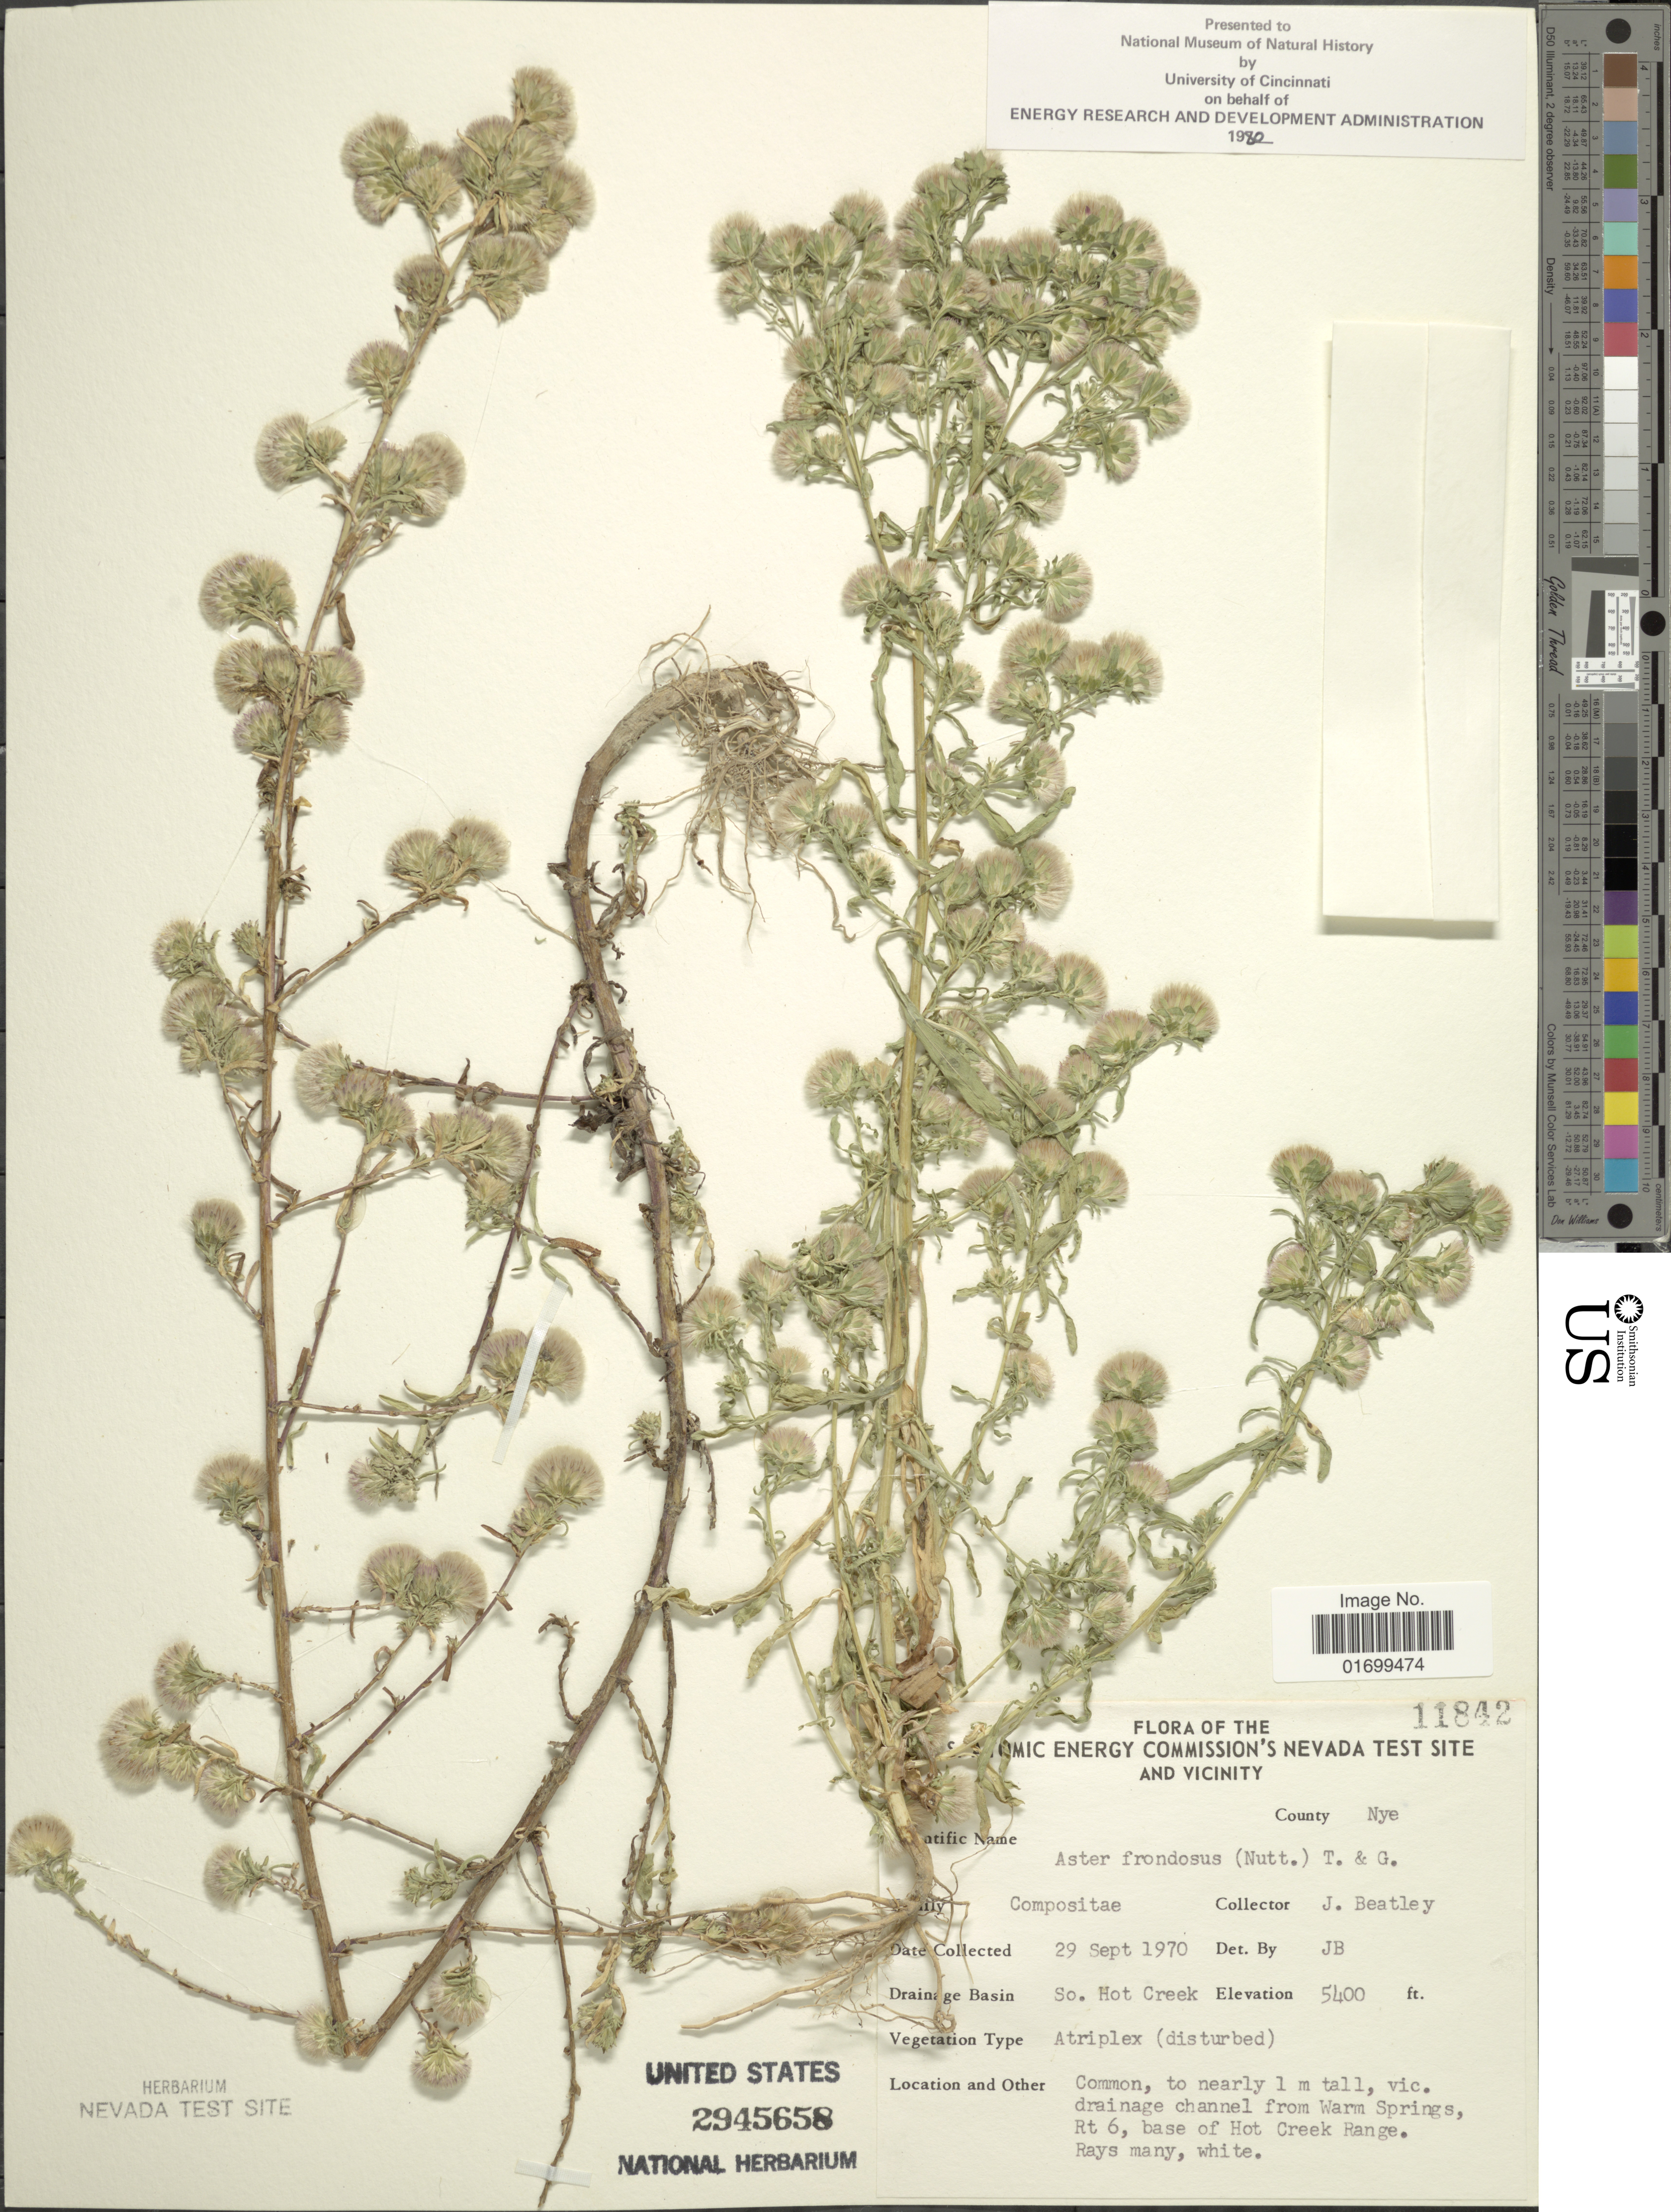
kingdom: Plantae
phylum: Tracheophyta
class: Magnoliopsida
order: Asterales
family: Asteraceae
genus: Symphyotrichum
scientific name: Symphyotrichum frondosum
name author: (Nutt.) G.L. Nesom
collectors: J. C. Beatley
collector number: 11842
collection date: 1970-09-29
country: United States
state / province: Nevada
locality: So. Hot Creek, vic. drainage channel from Warm Springs, Rt 6, base of Hot Creek Range.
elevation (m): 1646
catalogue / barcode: US 2945658